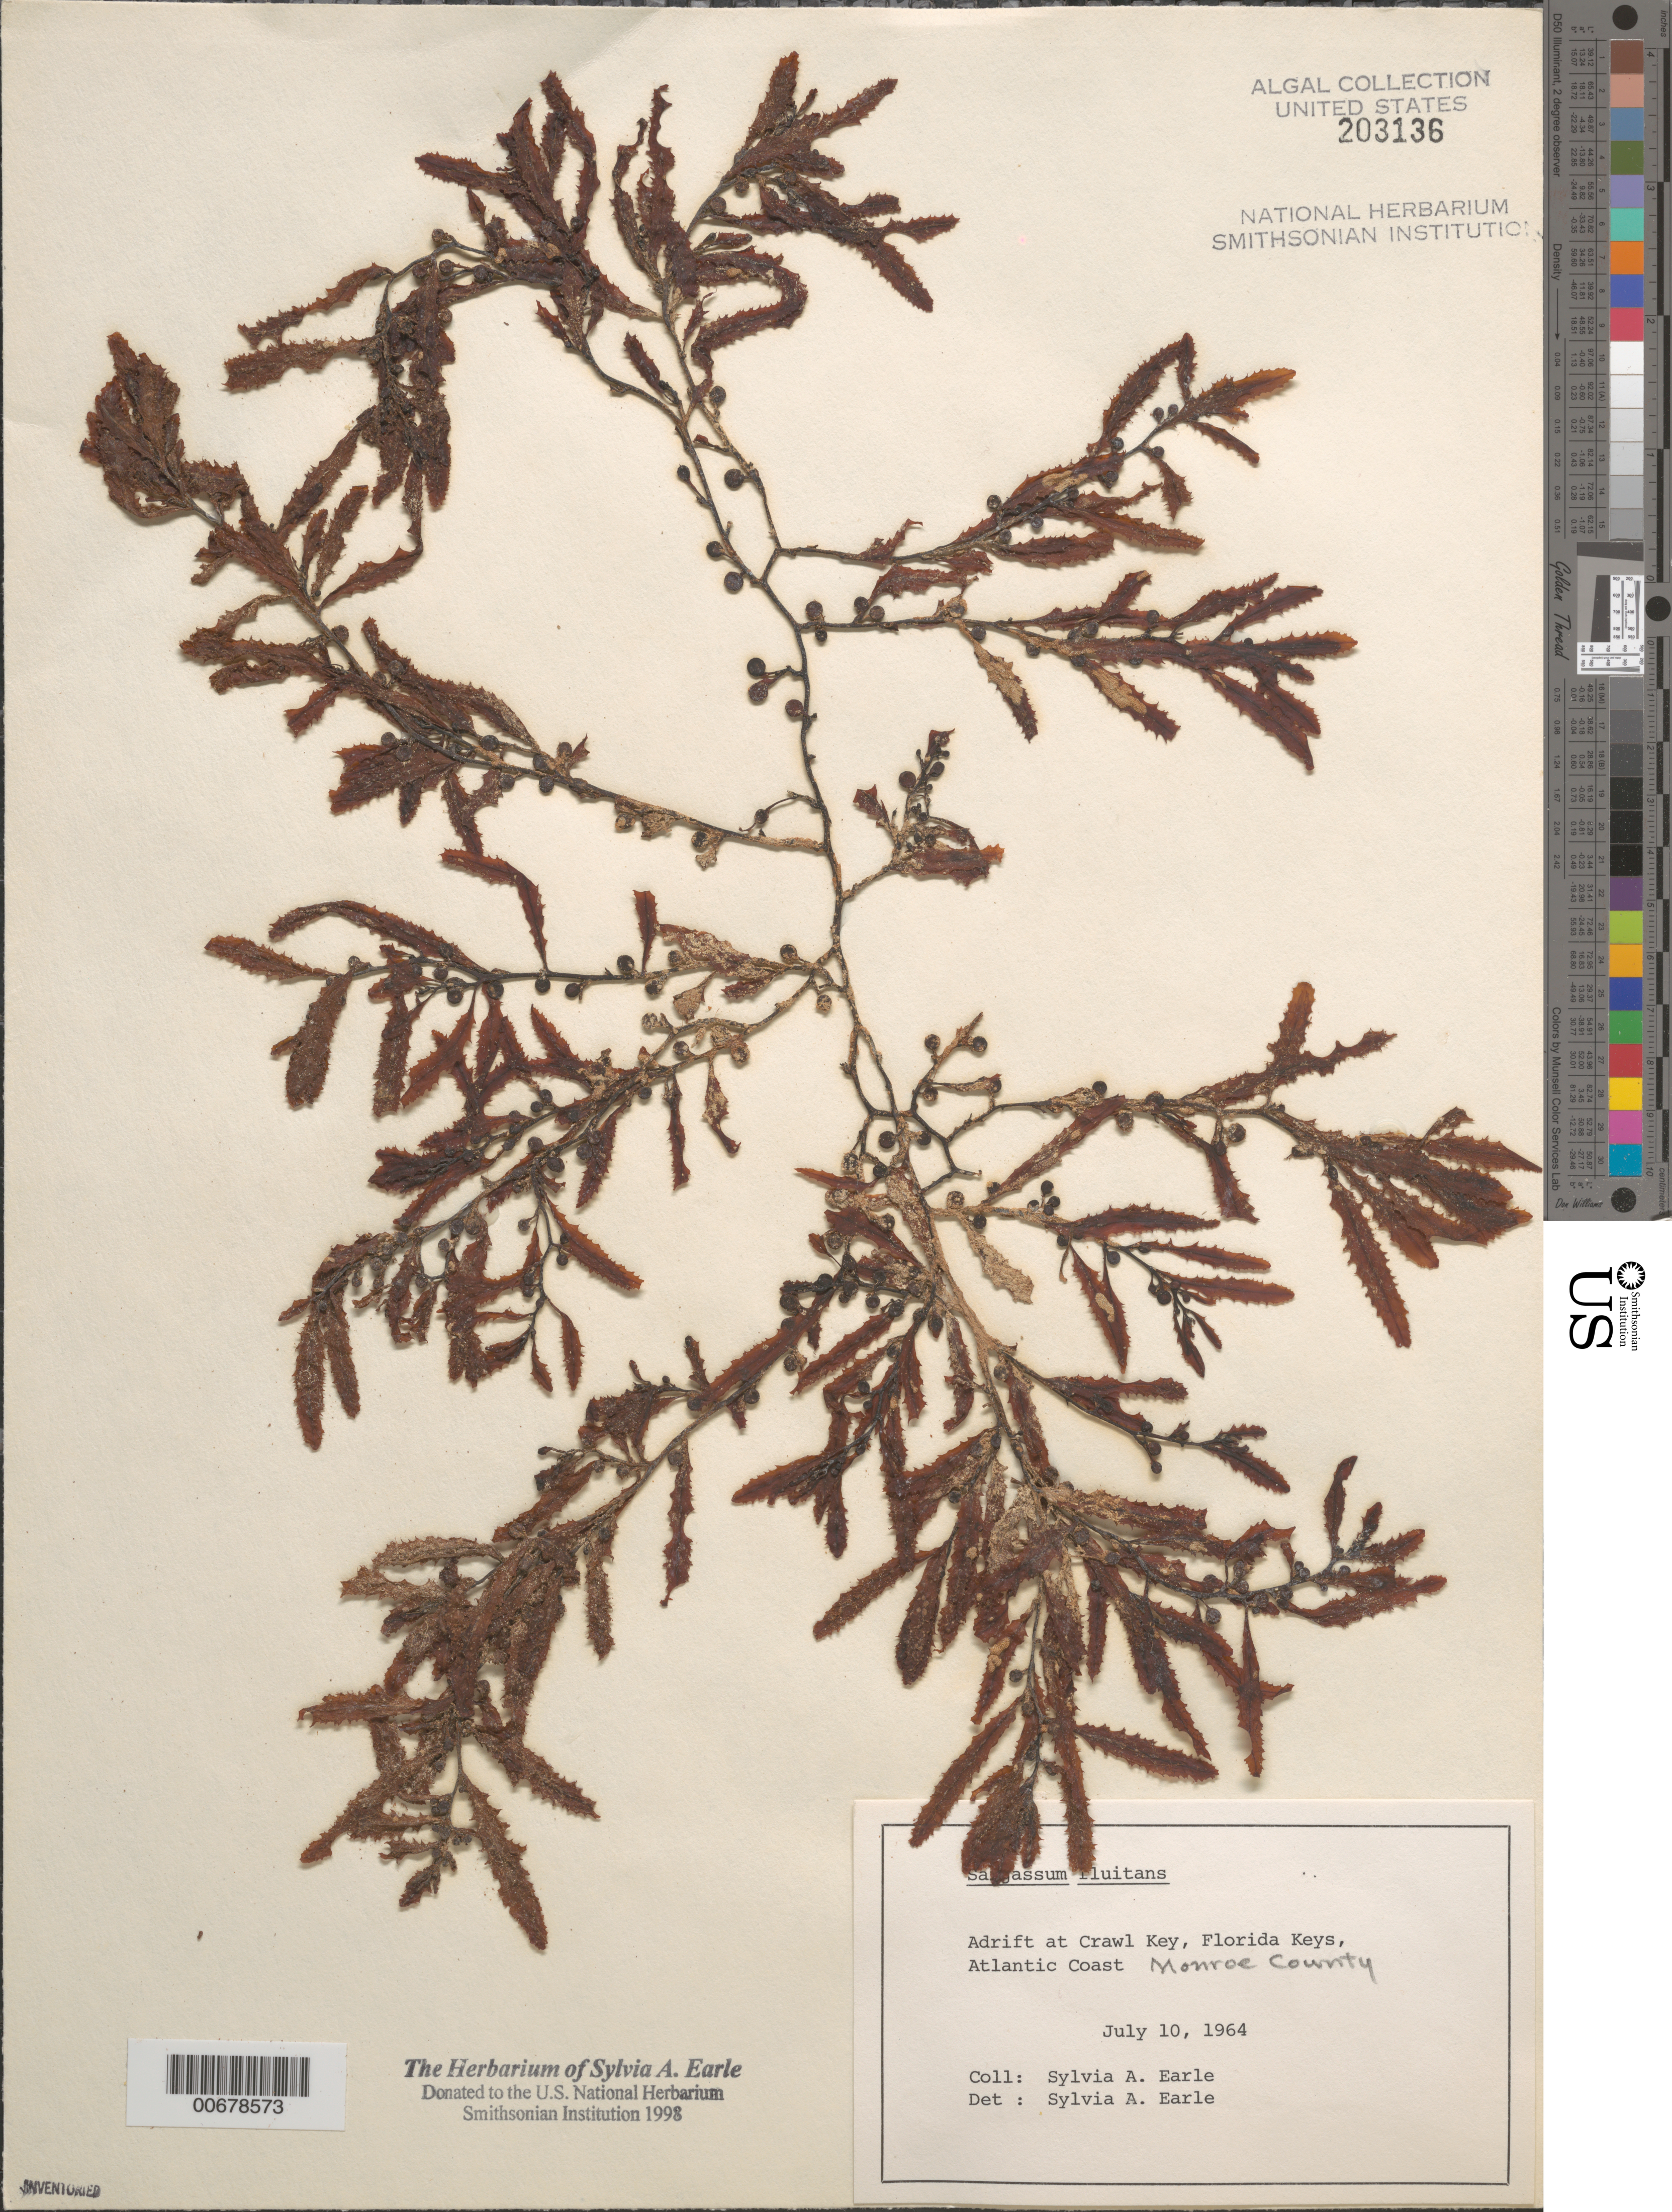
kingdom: Chromista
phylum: Ochrophyta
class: Phaeophyceae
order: Fucales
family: Sargassaceae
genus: Sargassum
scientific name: Sargassum fluitans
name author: (Børgesen) Børgesen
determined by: Earle, S. A.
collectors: S. A. Earle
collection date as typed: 10 Jul 1964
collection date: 1964-07-10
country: United States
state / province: Florida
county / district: Monroe County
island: Crawl Key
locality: Atlantic Ocean side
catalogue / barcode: US 203136